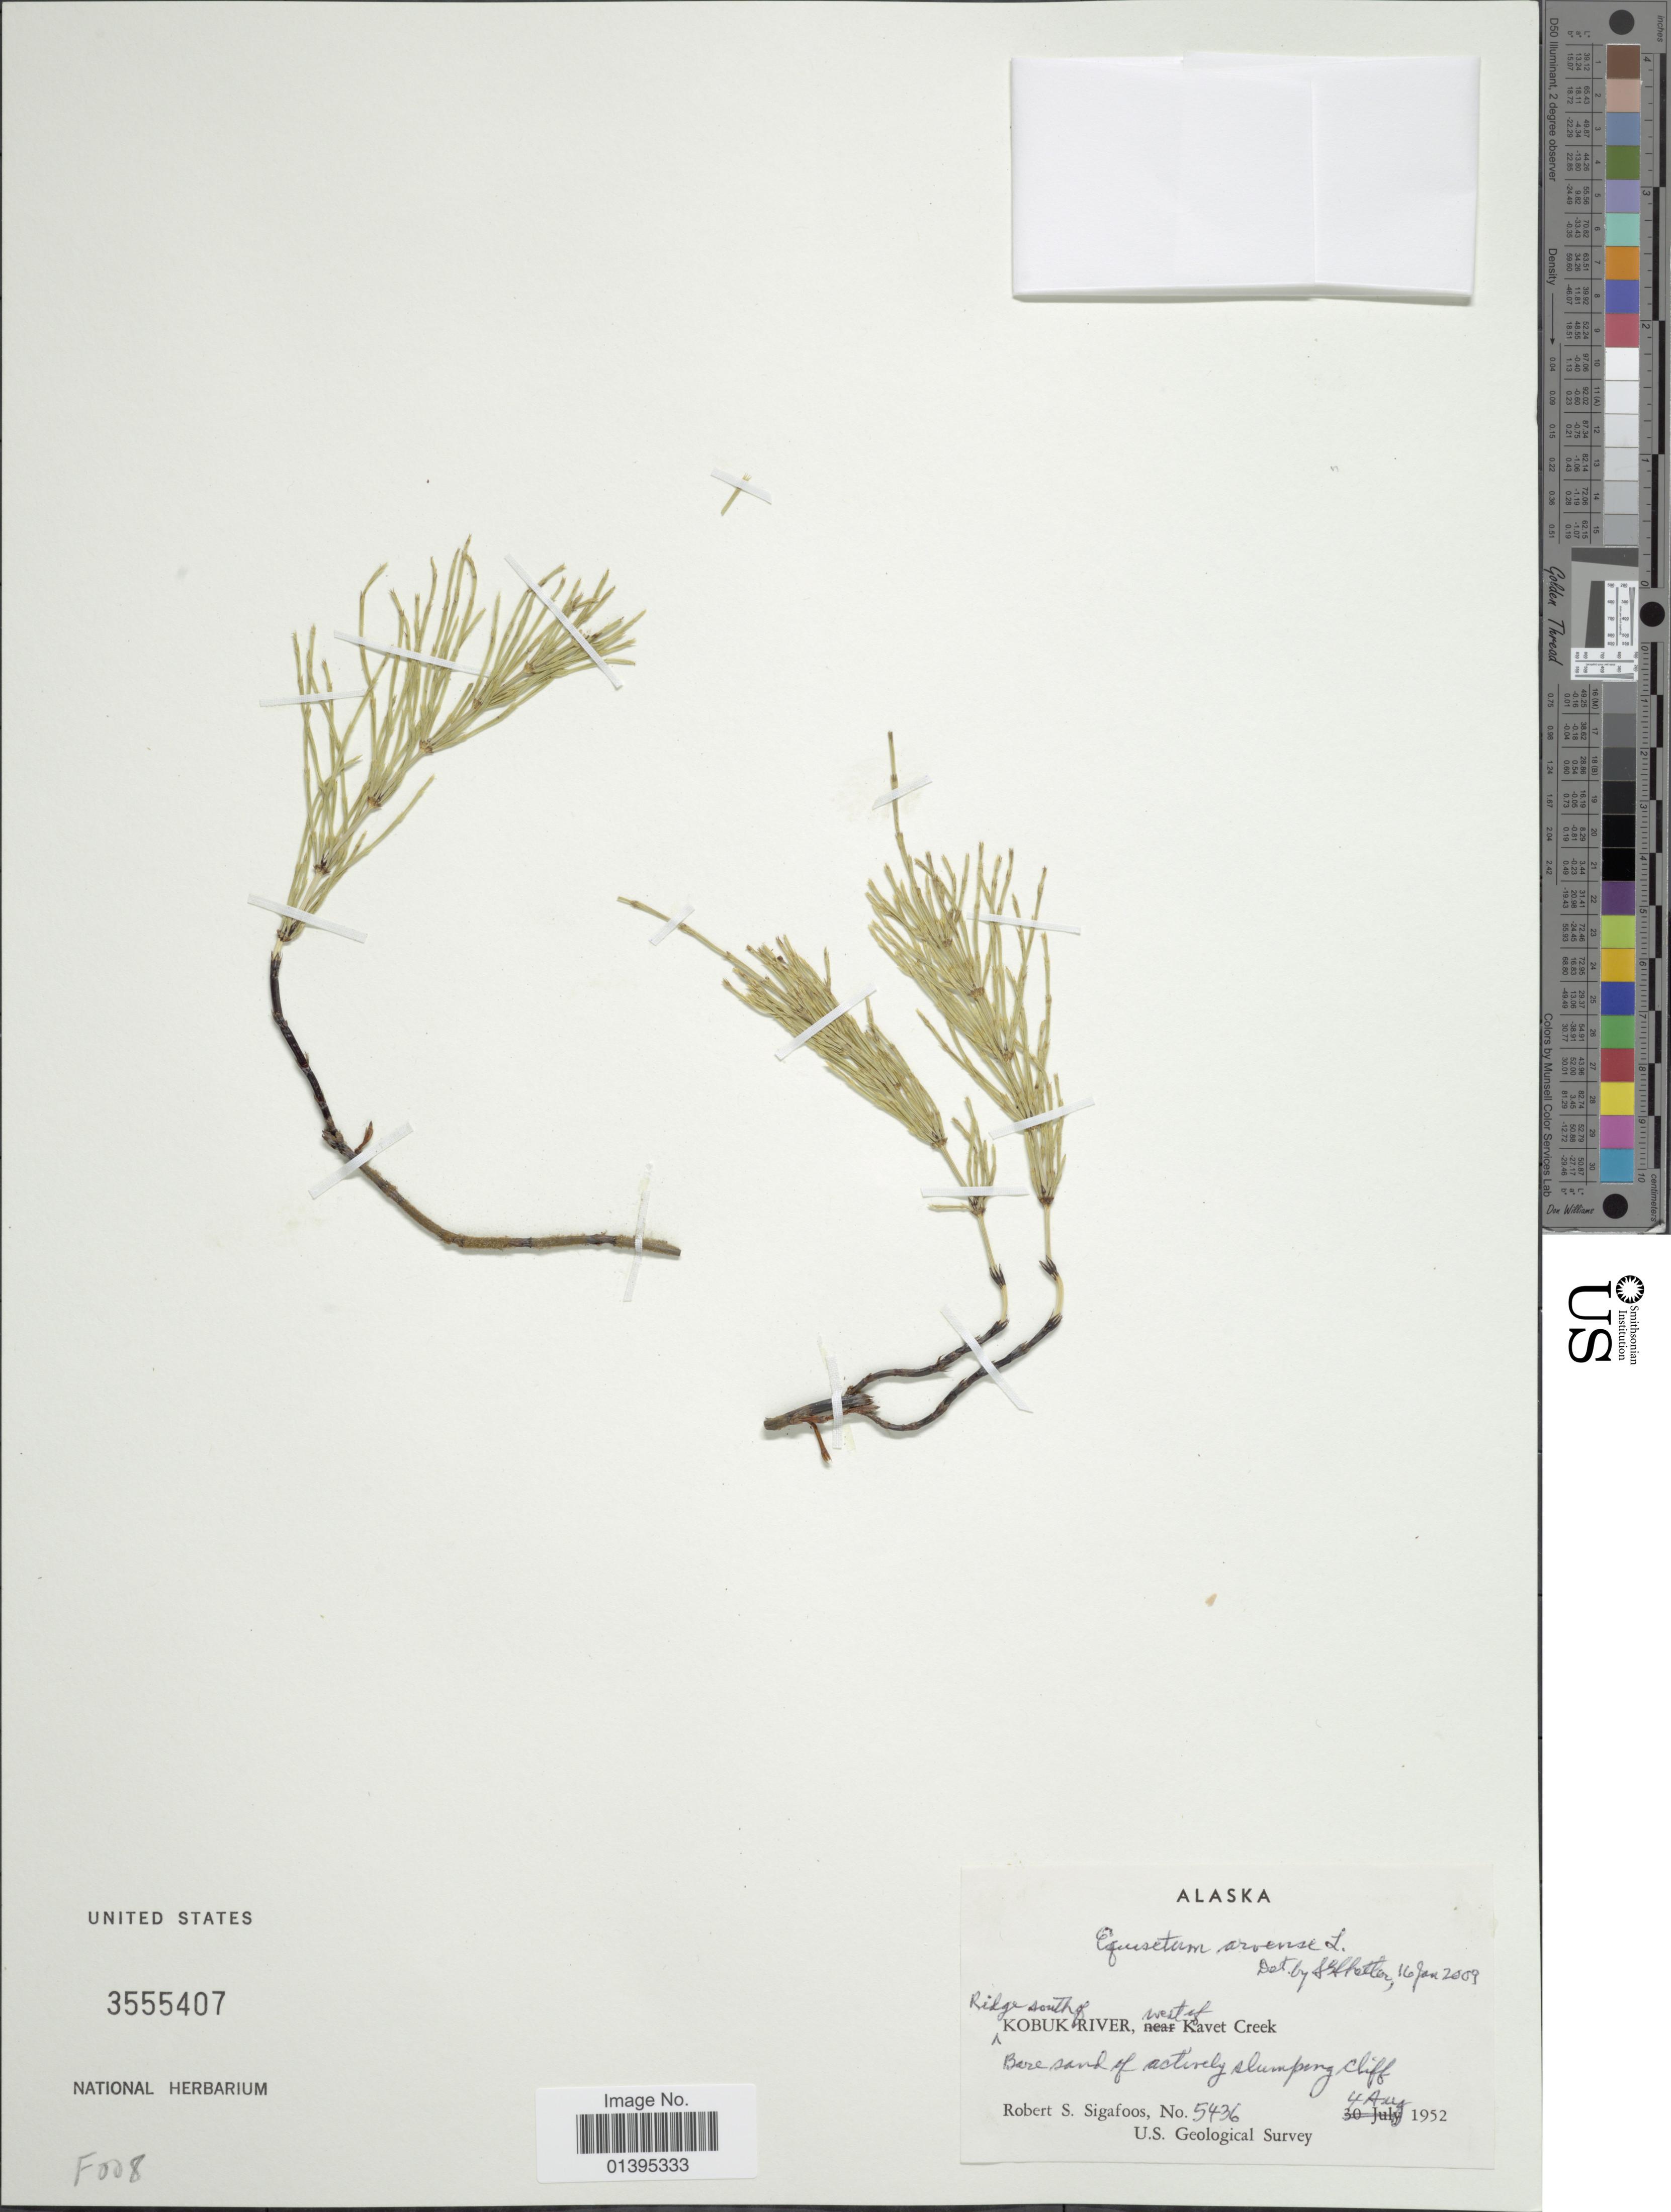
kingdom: Plantae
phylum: Tracheophyta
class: Polypodiopsida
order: Equisetales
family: Equisetaceae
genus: Equisetum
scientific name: Equisetum arvense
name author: L.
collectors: R. Sigafoos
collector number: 5436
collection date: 1952-08-04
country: United States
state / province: Alaska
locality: Ridge south of Kobuk river, west of Kavet Creek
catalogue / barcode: US 3555407